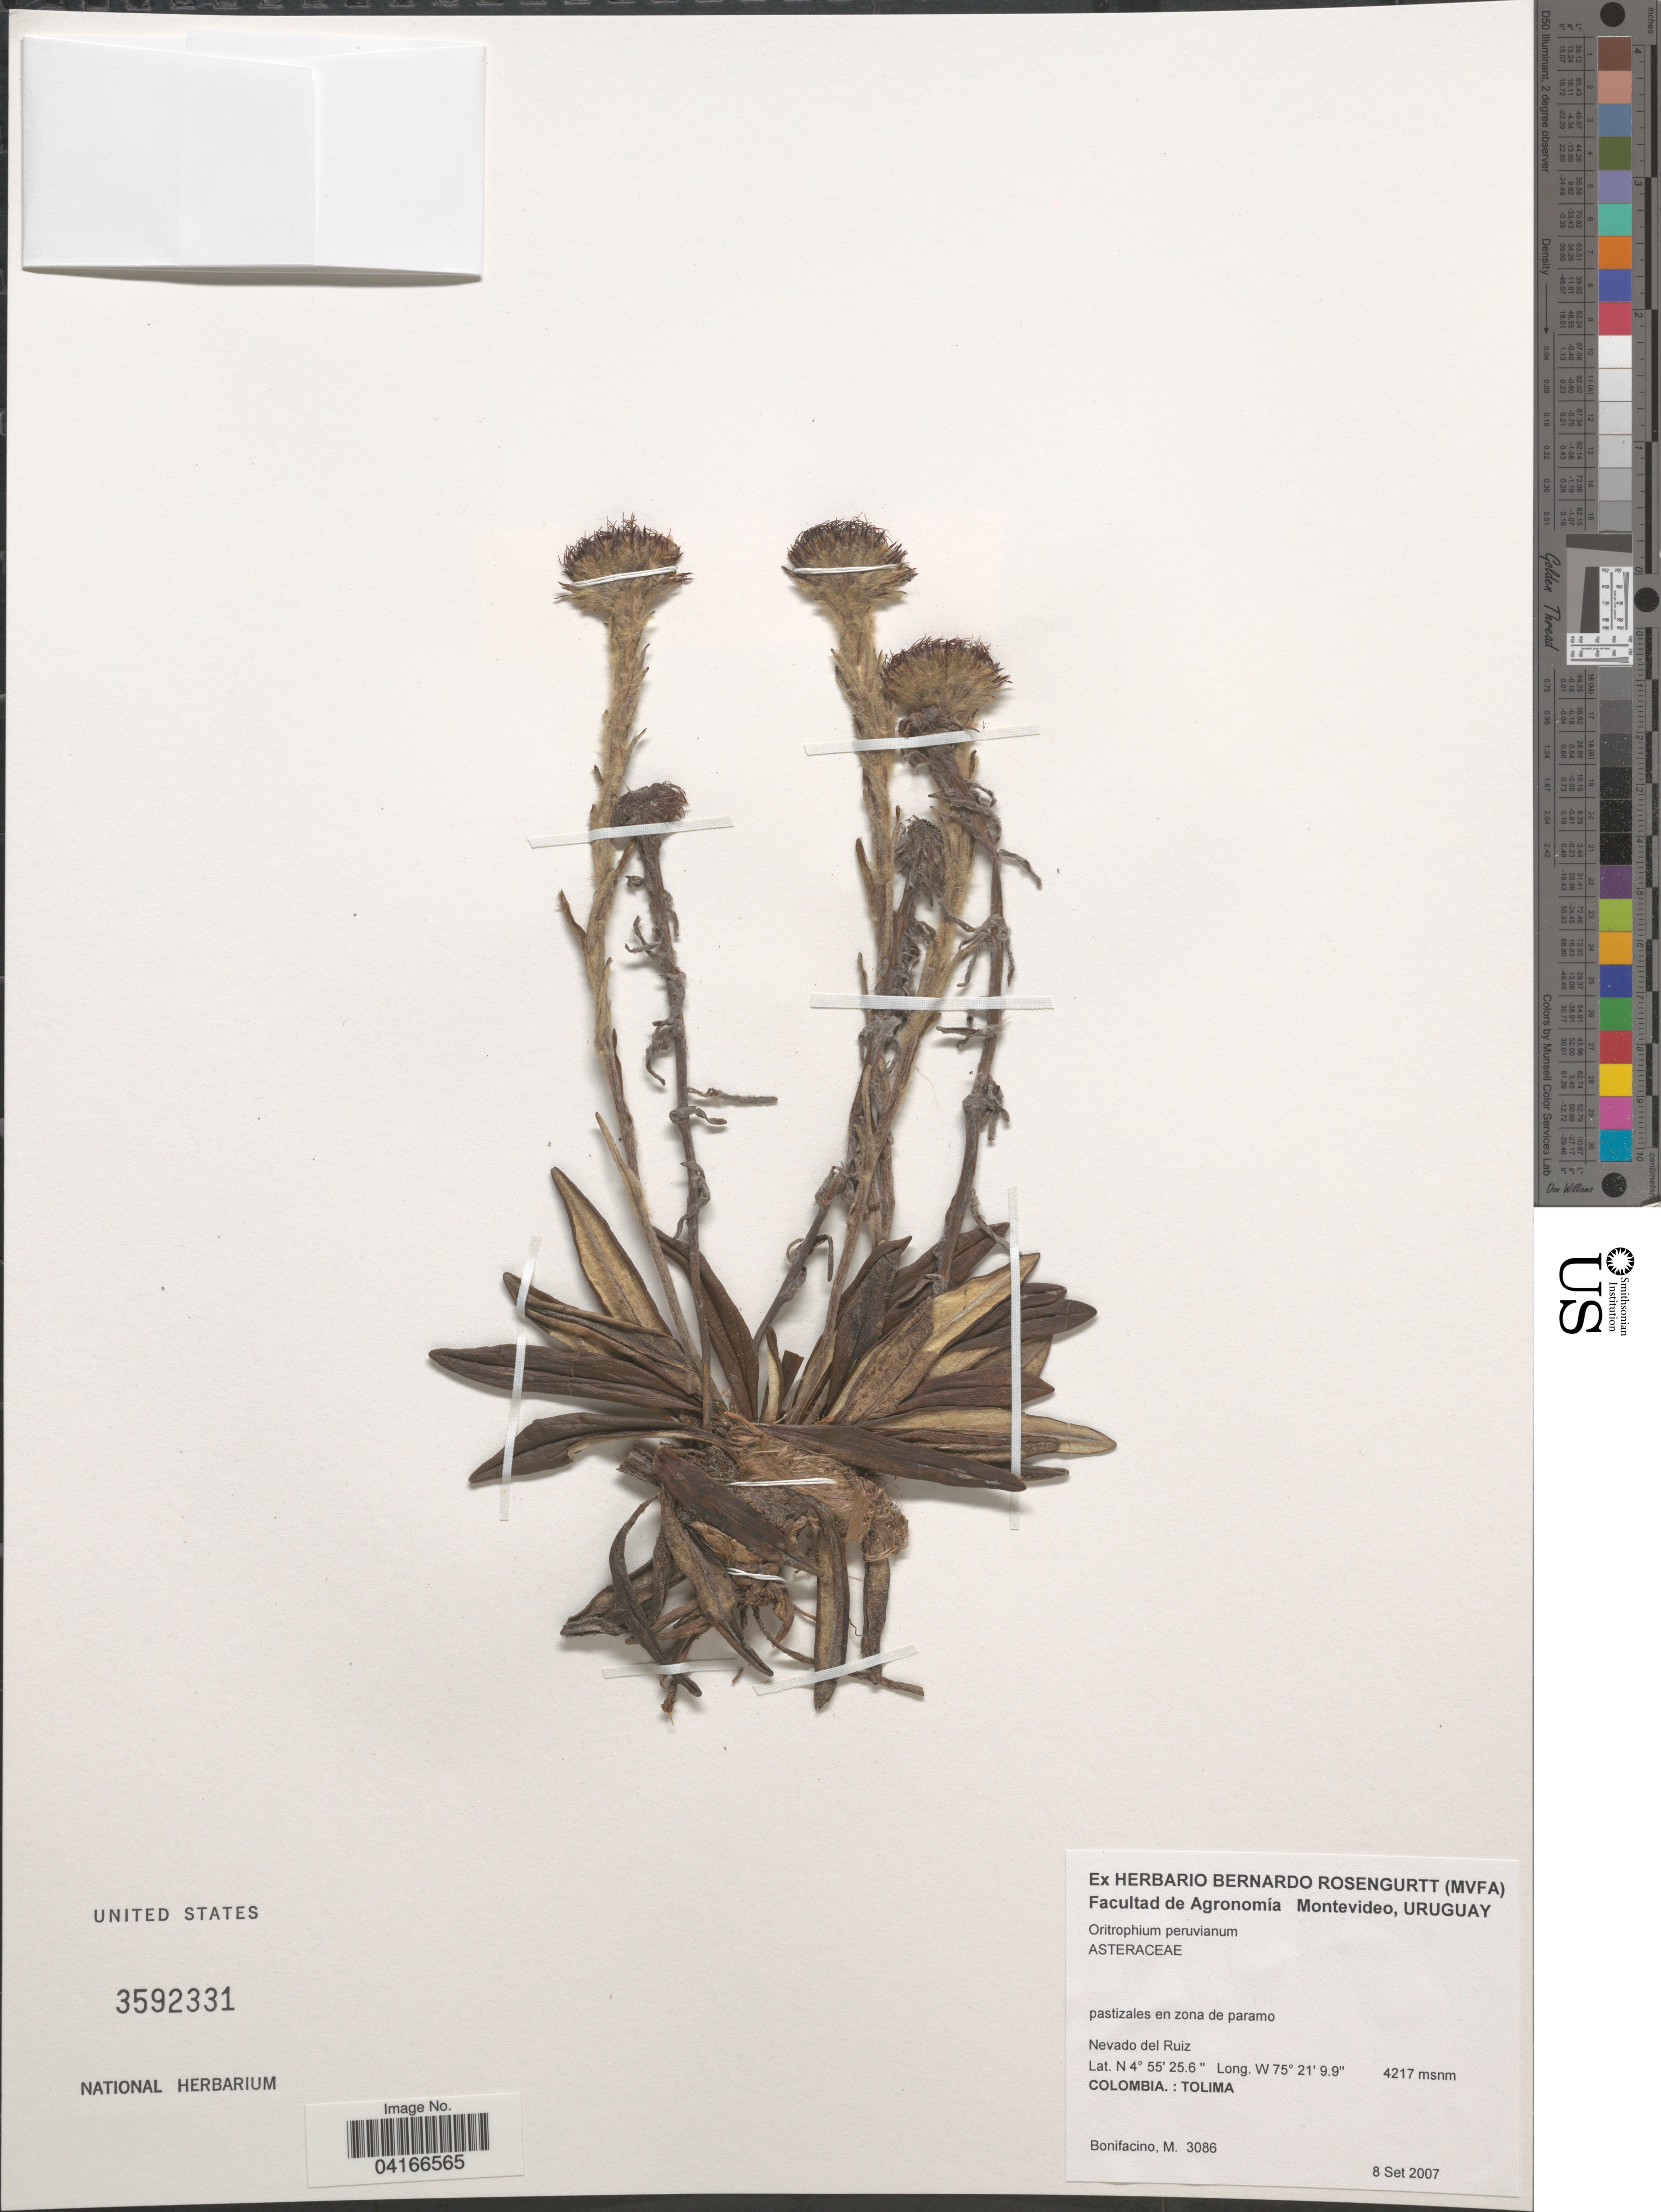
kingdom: Plantae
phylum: Tracheophyta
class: Magnoliopsida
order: Asterales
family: Asteraceae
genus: Oritrophium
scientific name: Oritrophium peruvianum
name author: (Lam.) Cuatrec.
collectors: M. Bonifacino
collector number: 3086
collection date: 2007-09-08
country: Colombia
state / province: Tolima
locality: Nevado del Ruiz.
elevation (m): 4217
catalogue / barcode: US 3592331